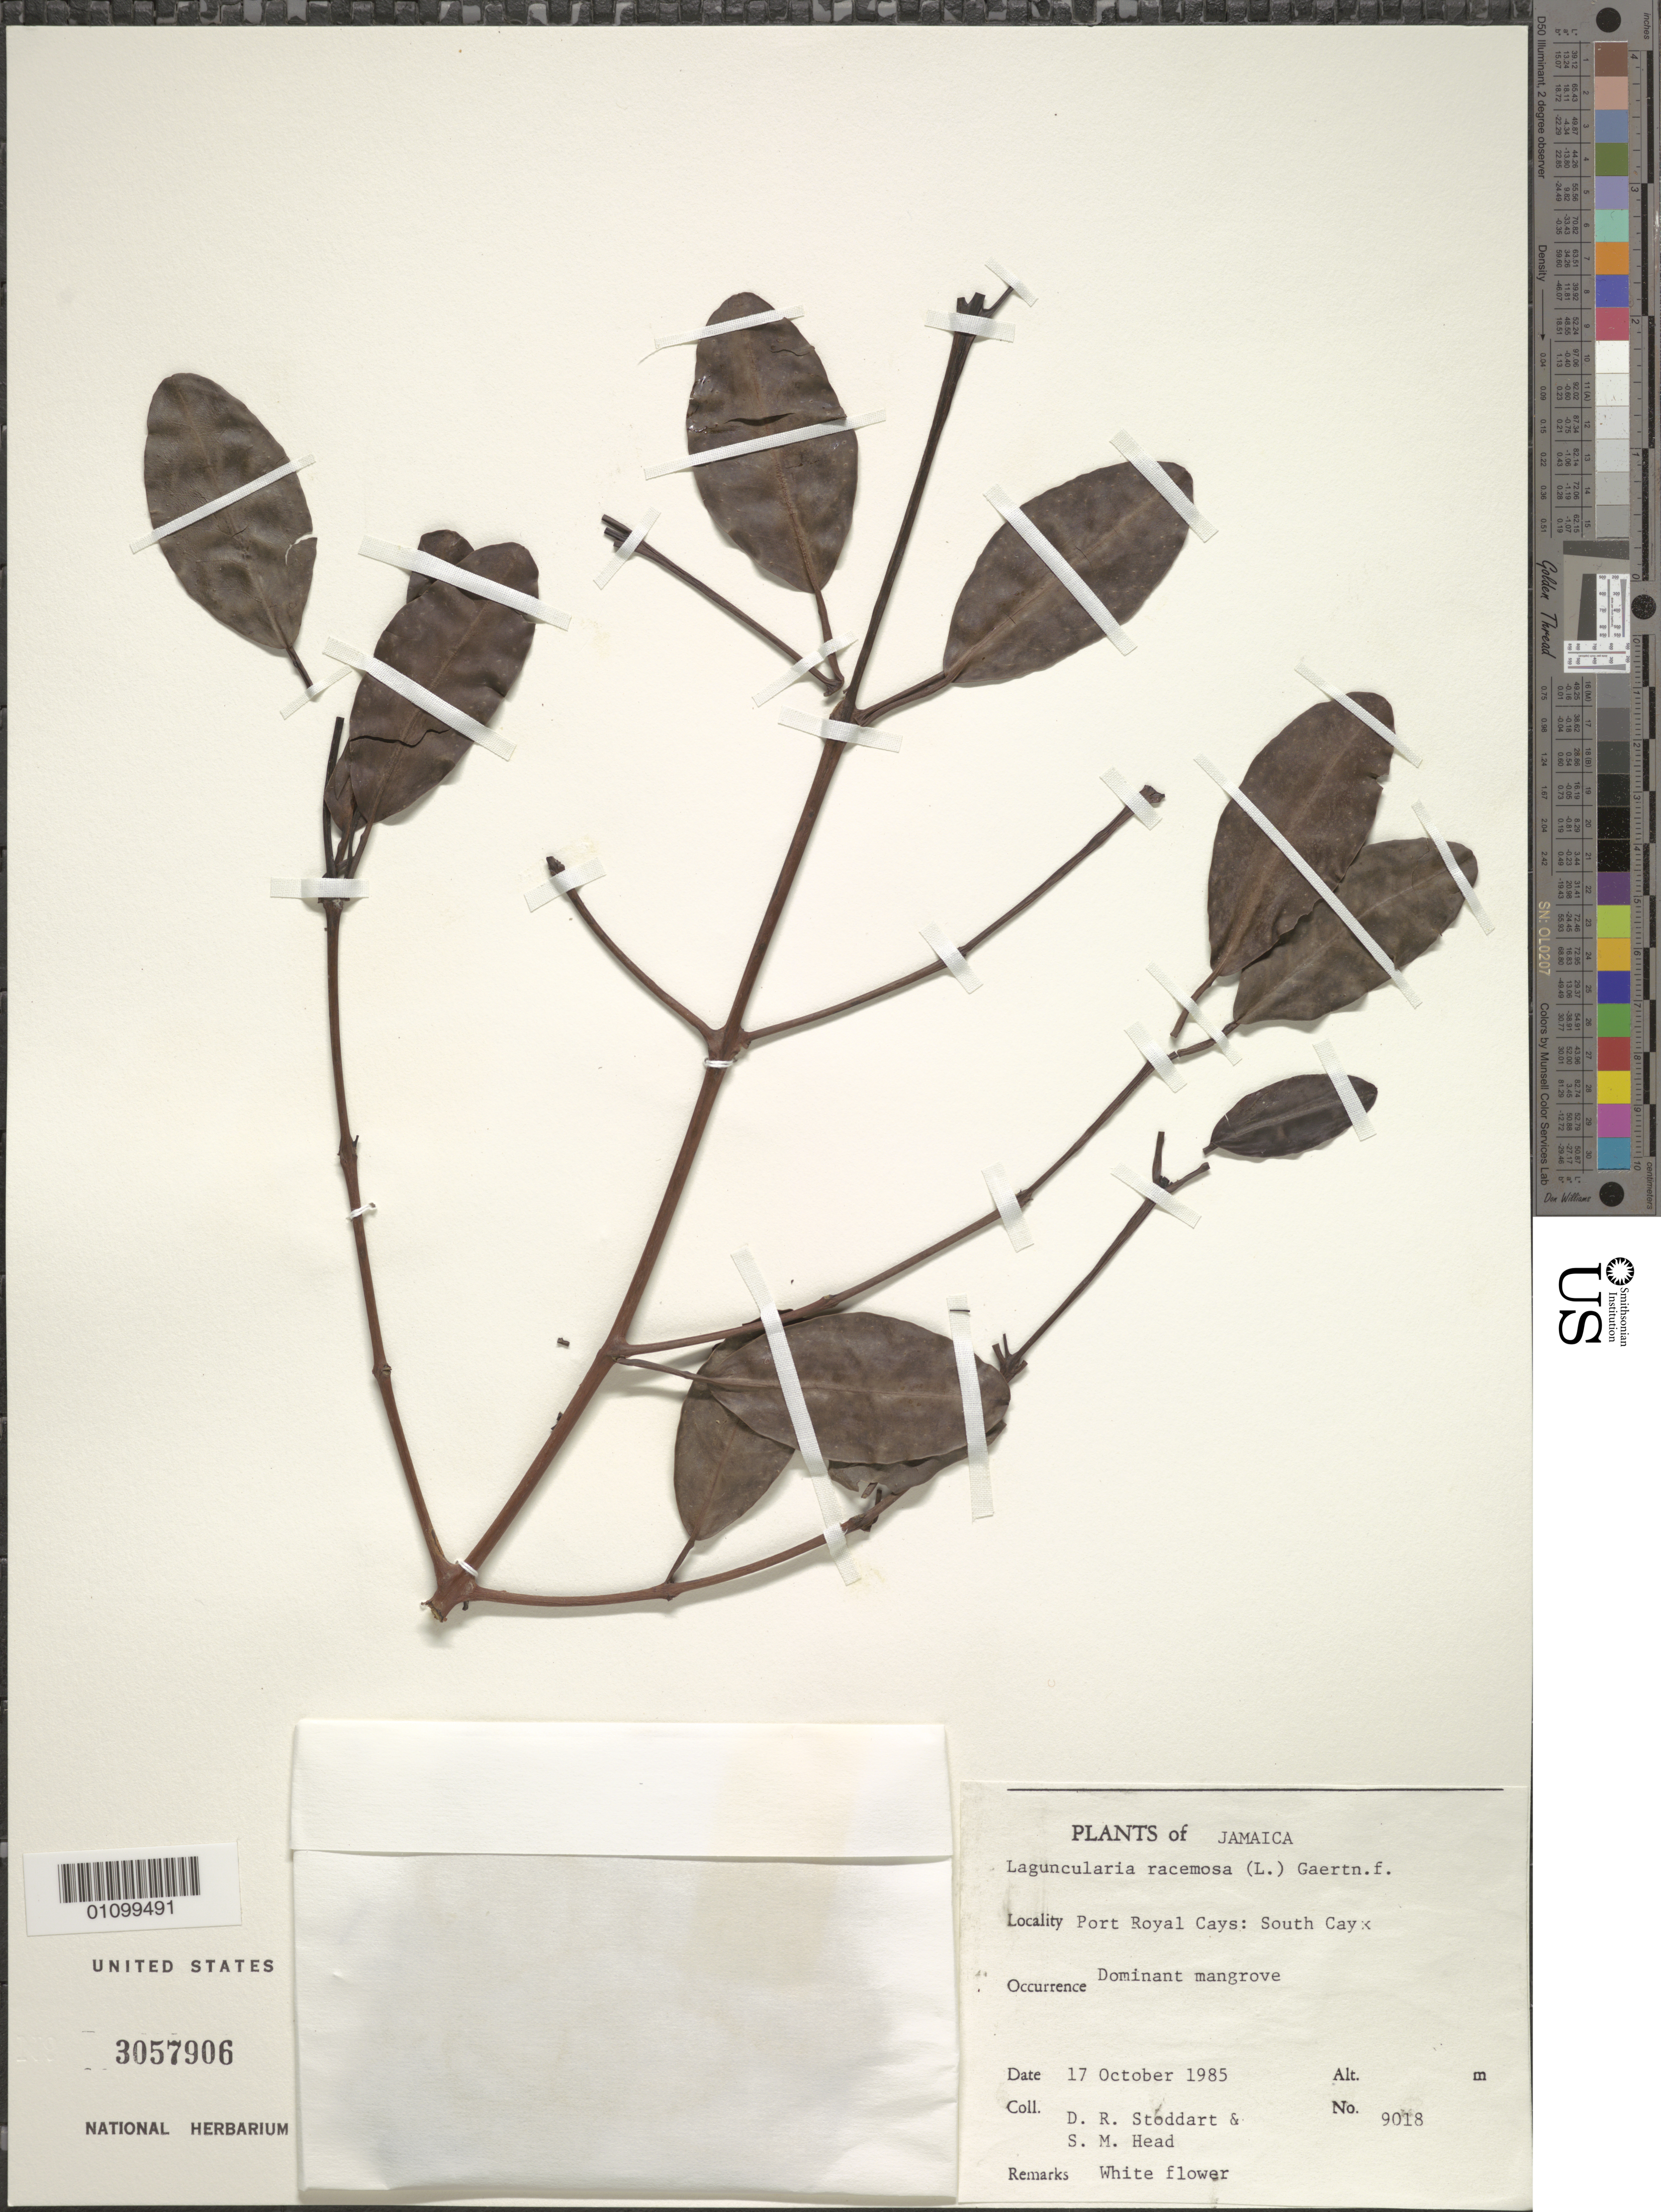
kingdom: Plantae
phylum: Tracheophyta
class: Magnoliopsida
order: Myrtales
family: Combretaceae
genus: Laguncularia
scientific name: Laguncularia racemosa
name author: (L.) C.F. Gaertn.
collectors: D. R. Stoddart & S. Head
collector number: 9018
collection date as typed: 17 Oct 1985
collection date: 1985-10-17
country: Jamaica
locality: Port Royal Cays: South Cay. Dominant mangrove.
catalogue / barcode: US 3057906